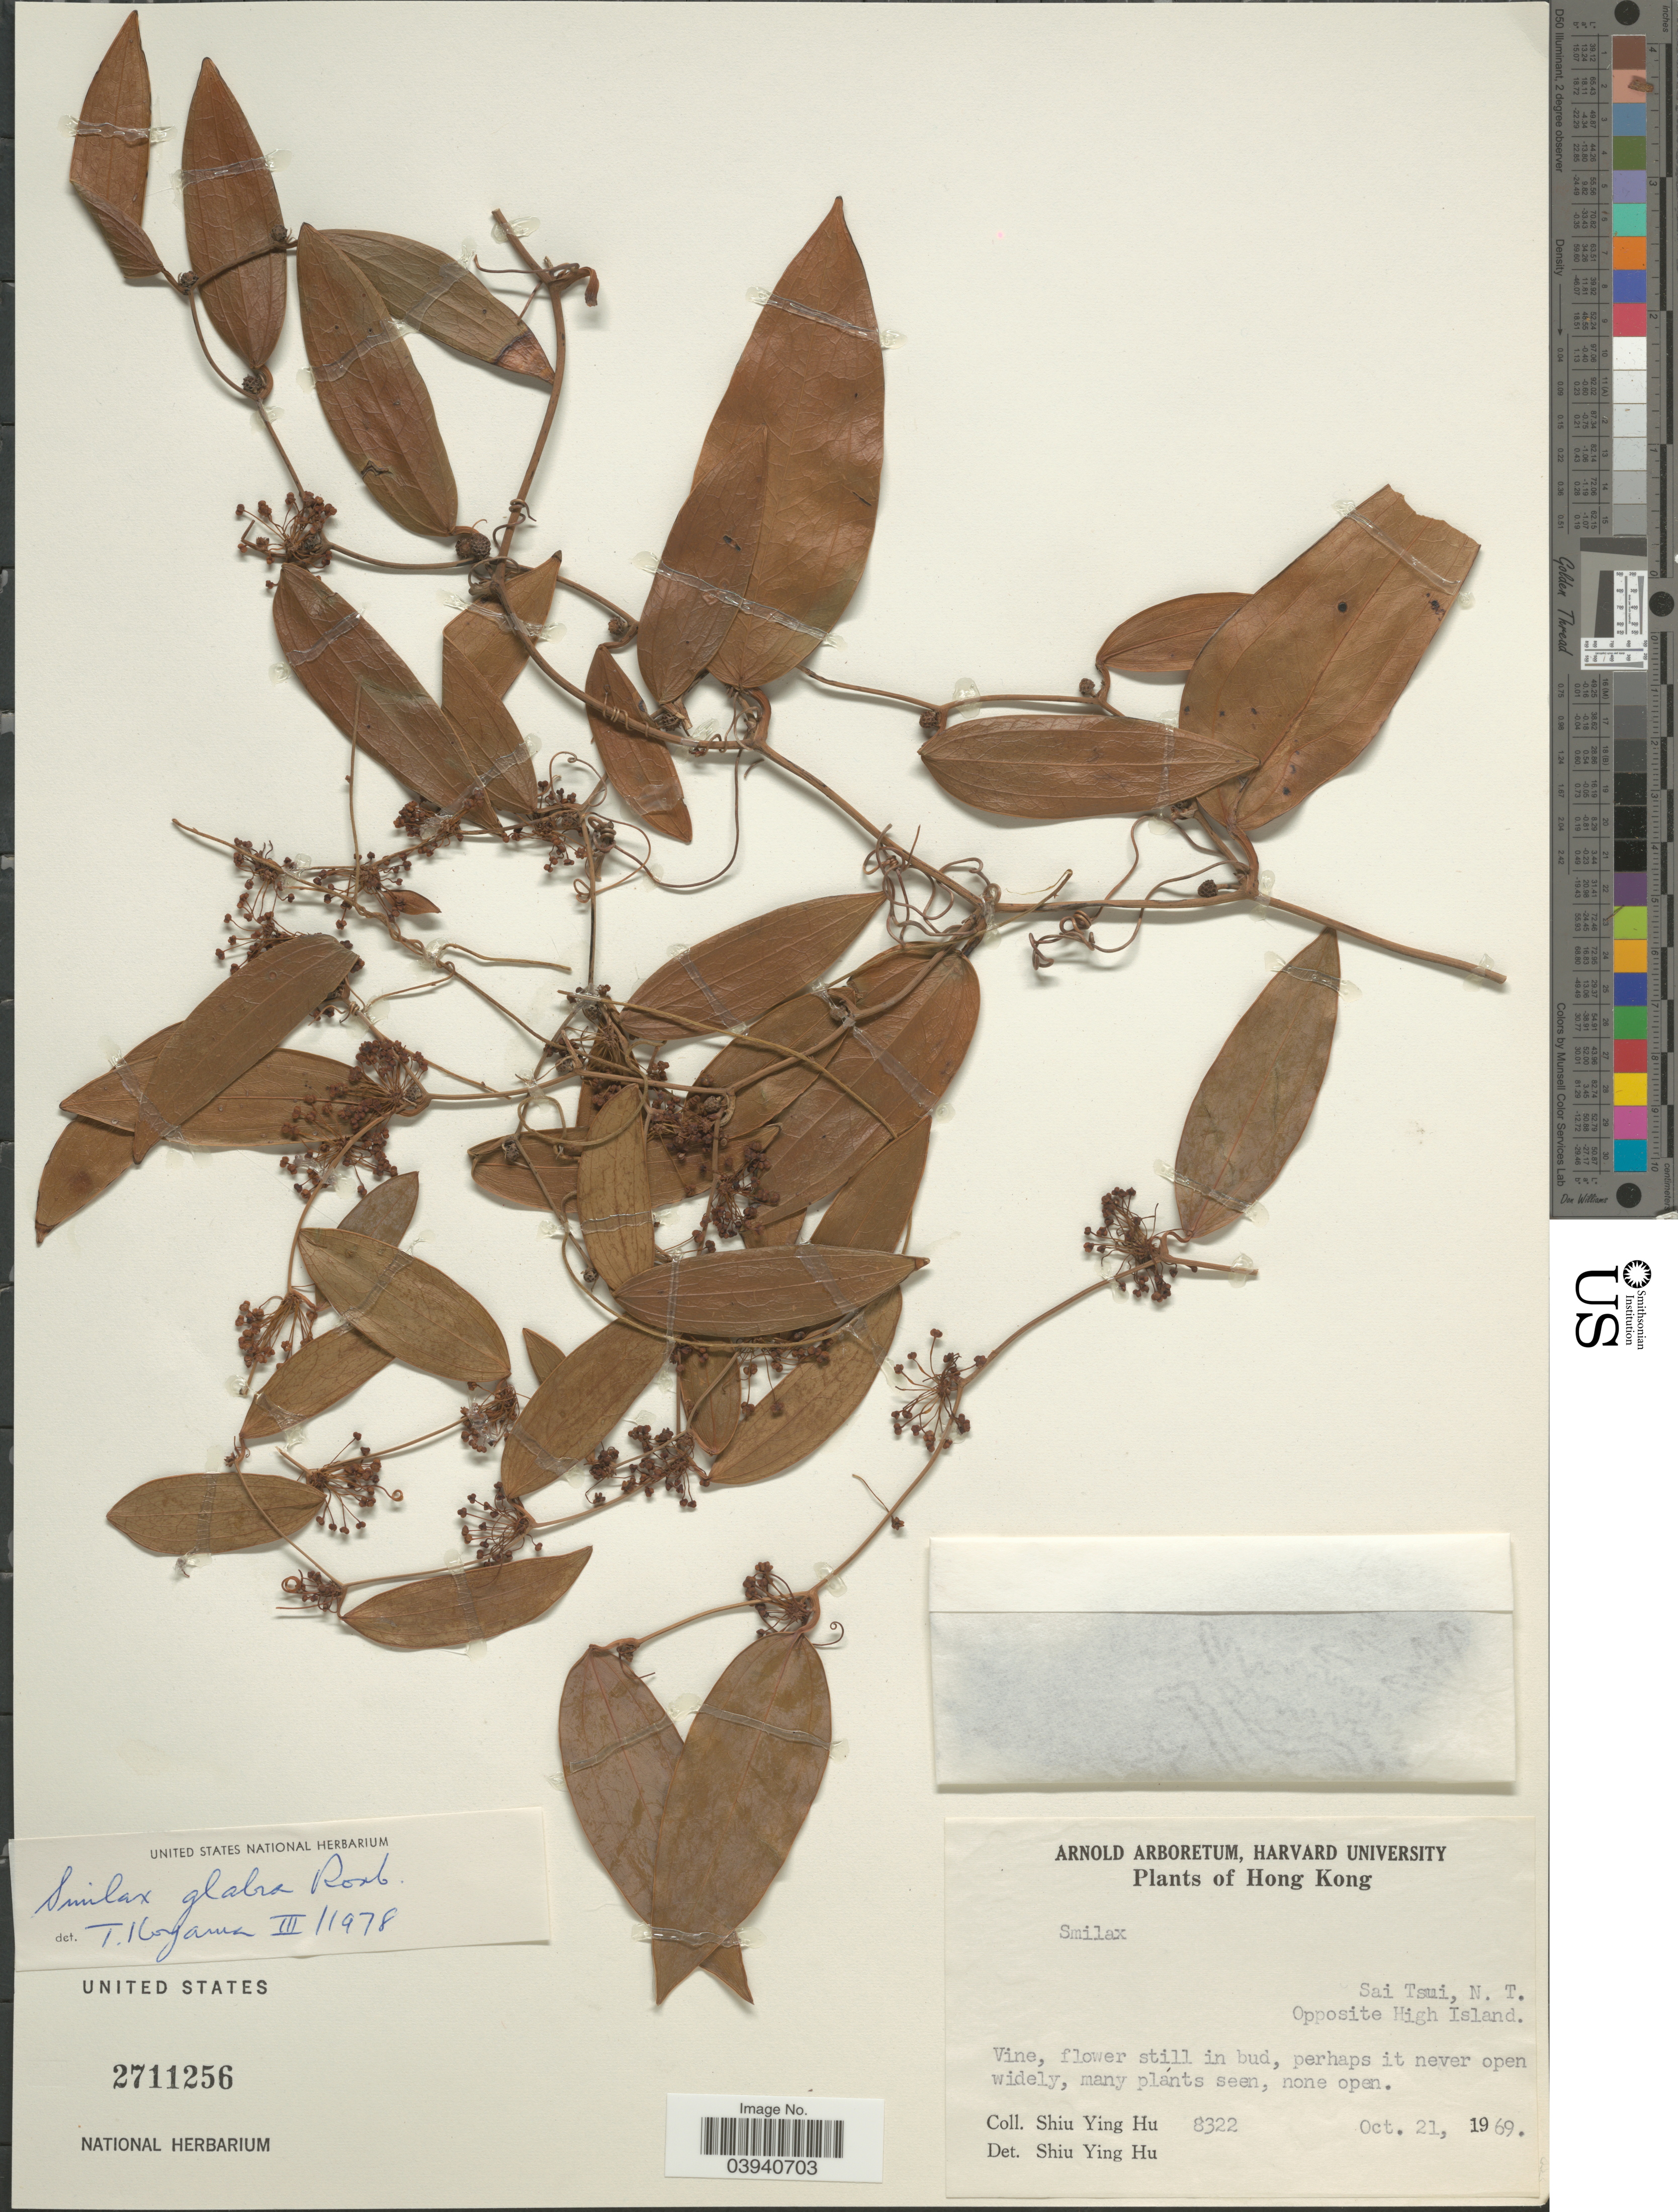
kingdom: Plantae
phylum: Tracheophyta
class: Liliopsida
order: Liliales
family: Smilacaceae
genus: Smilax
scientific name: Smilax glabra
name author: Roxb.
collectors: S. Y. Hu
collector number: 8322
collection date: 1969-10-21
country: China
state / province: Hong Kong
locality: Sai Tsui, N. T. Opposite High Island.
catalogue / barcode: US 2711256